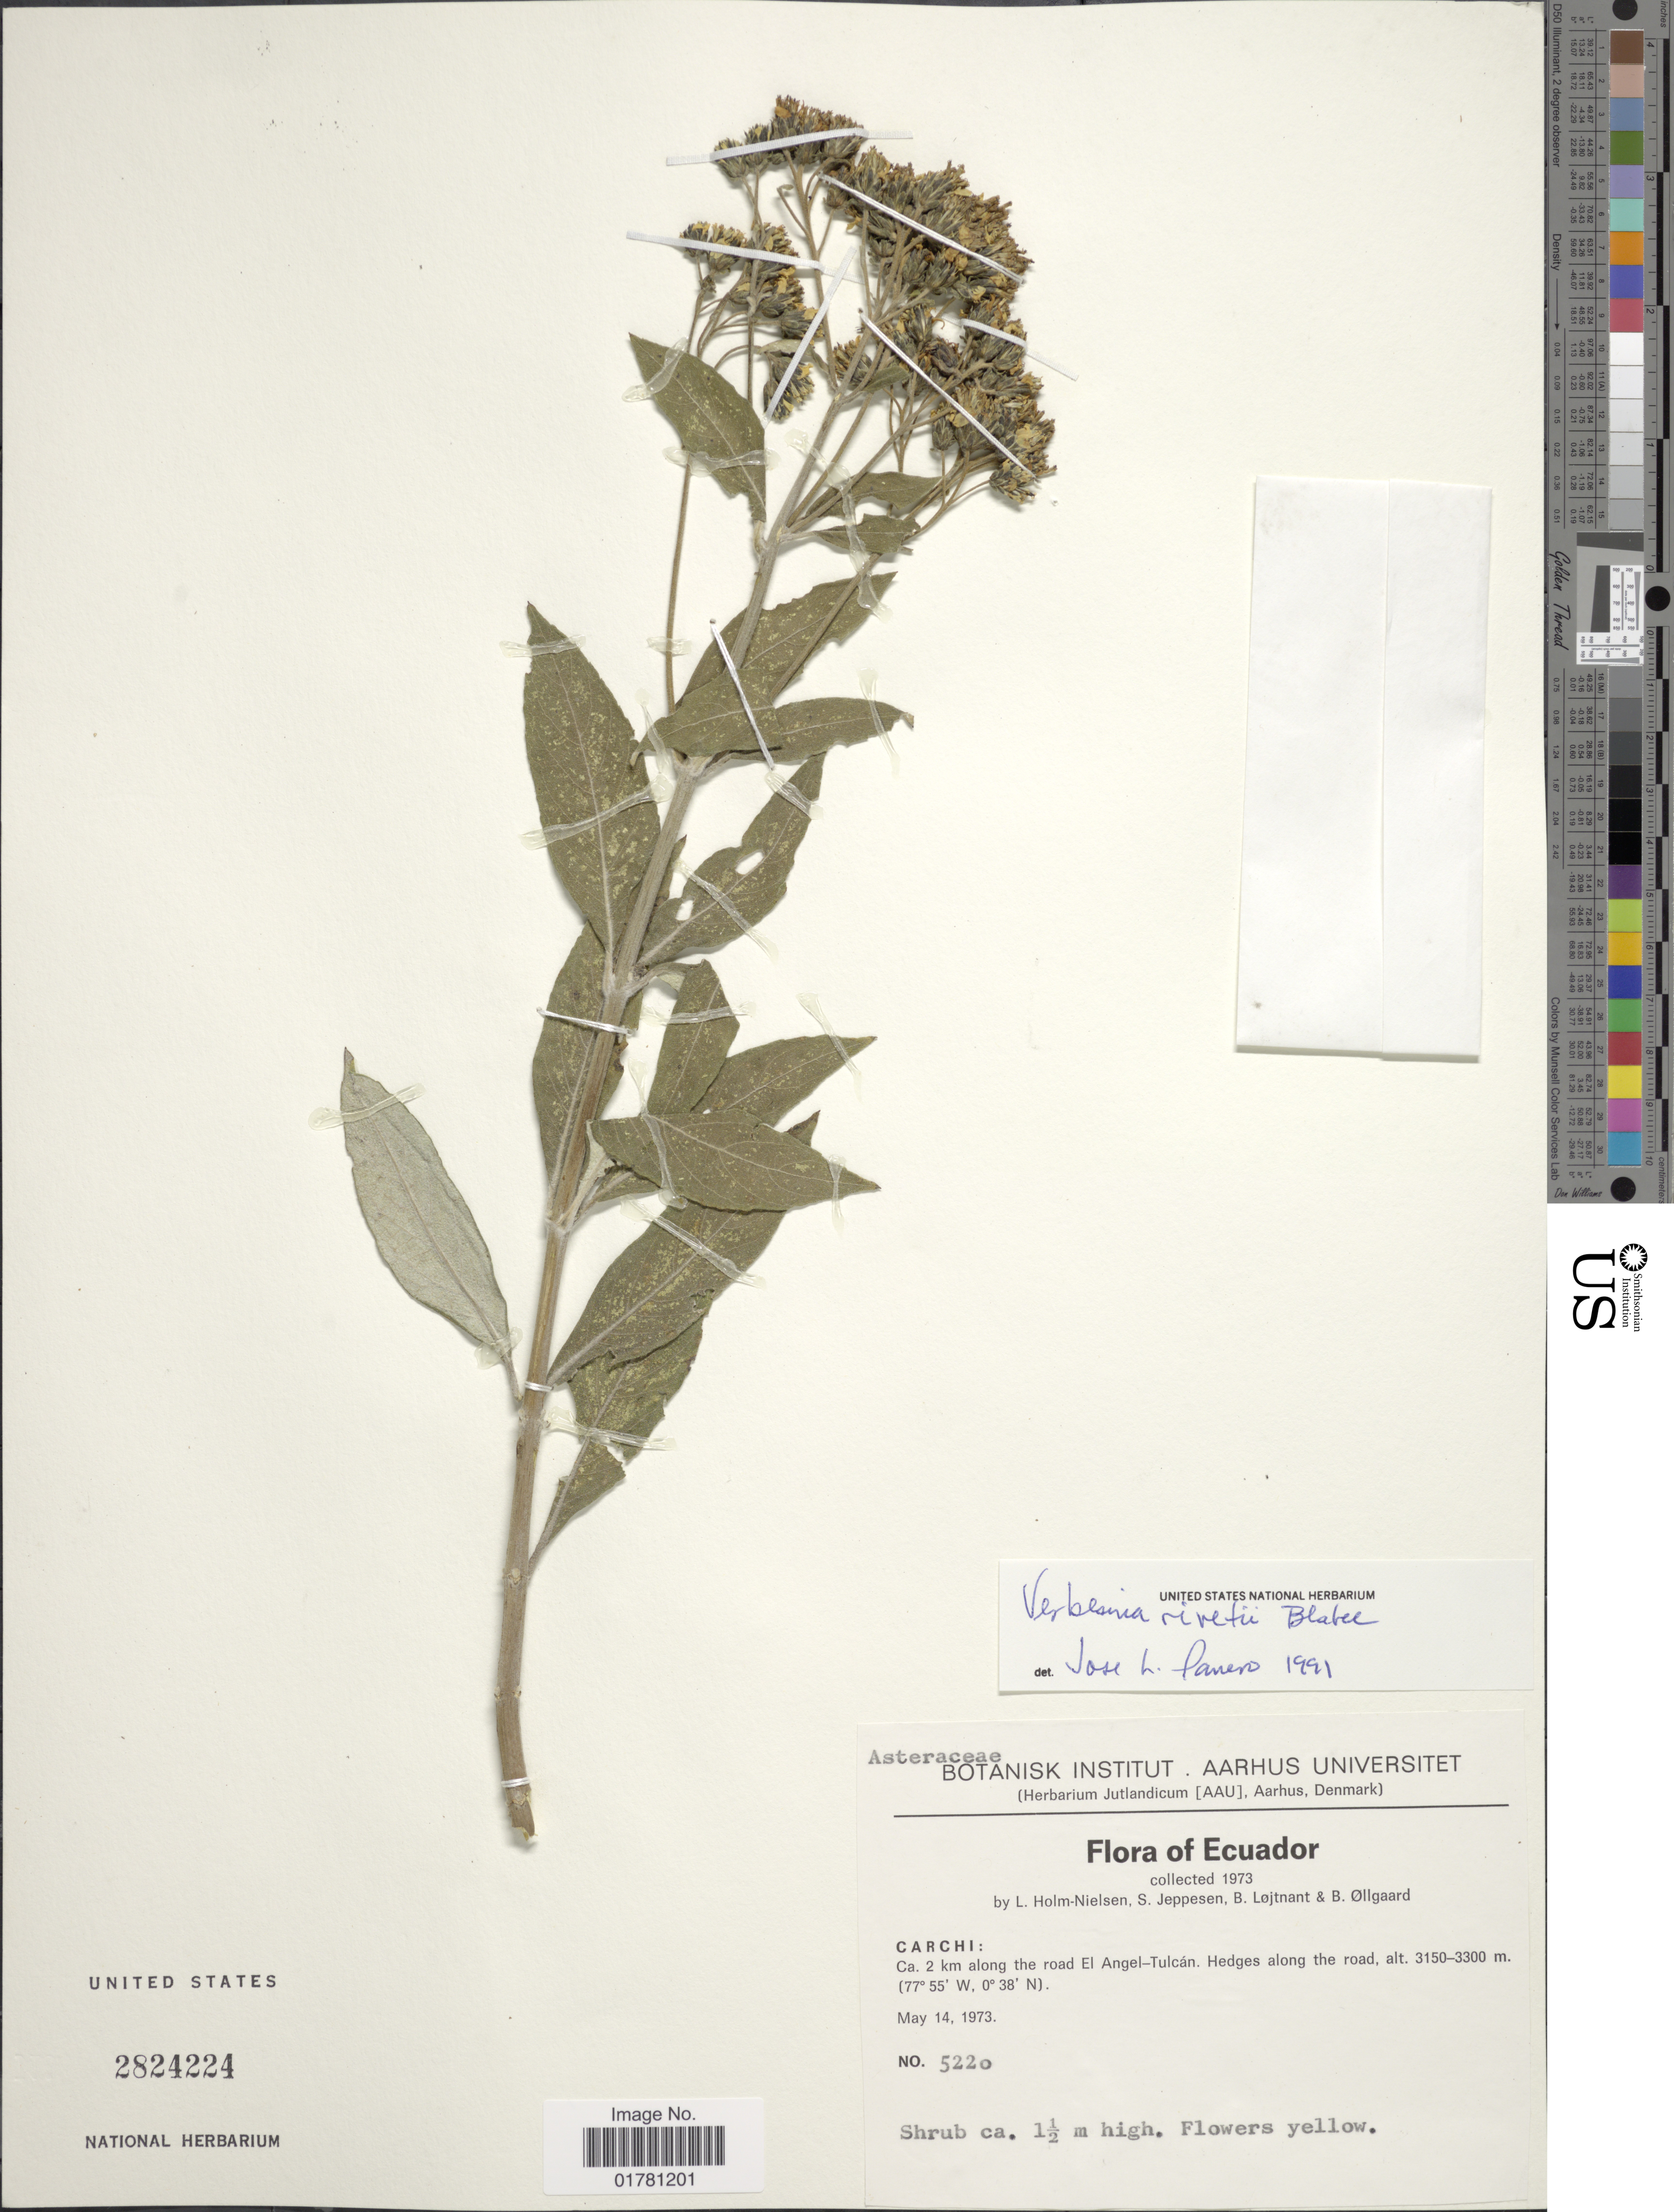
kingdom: Plantae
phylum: Tracheophyta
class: Magnoliopsida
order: Asterales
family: Asteraceae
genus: Verbesina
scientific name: Verbesina rivetii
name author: S.F. Blake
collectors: L. B. Holm-Nielsen, S. Jeppesen, B. Löjtnant & B. Øllgaard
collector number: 5220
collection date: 1973-05-14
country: Ecuador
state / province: Carchi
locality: Ca. 2 km along the road El Angel-Tulcán. hedges along the road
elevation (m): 3150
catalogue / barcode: US 2824224